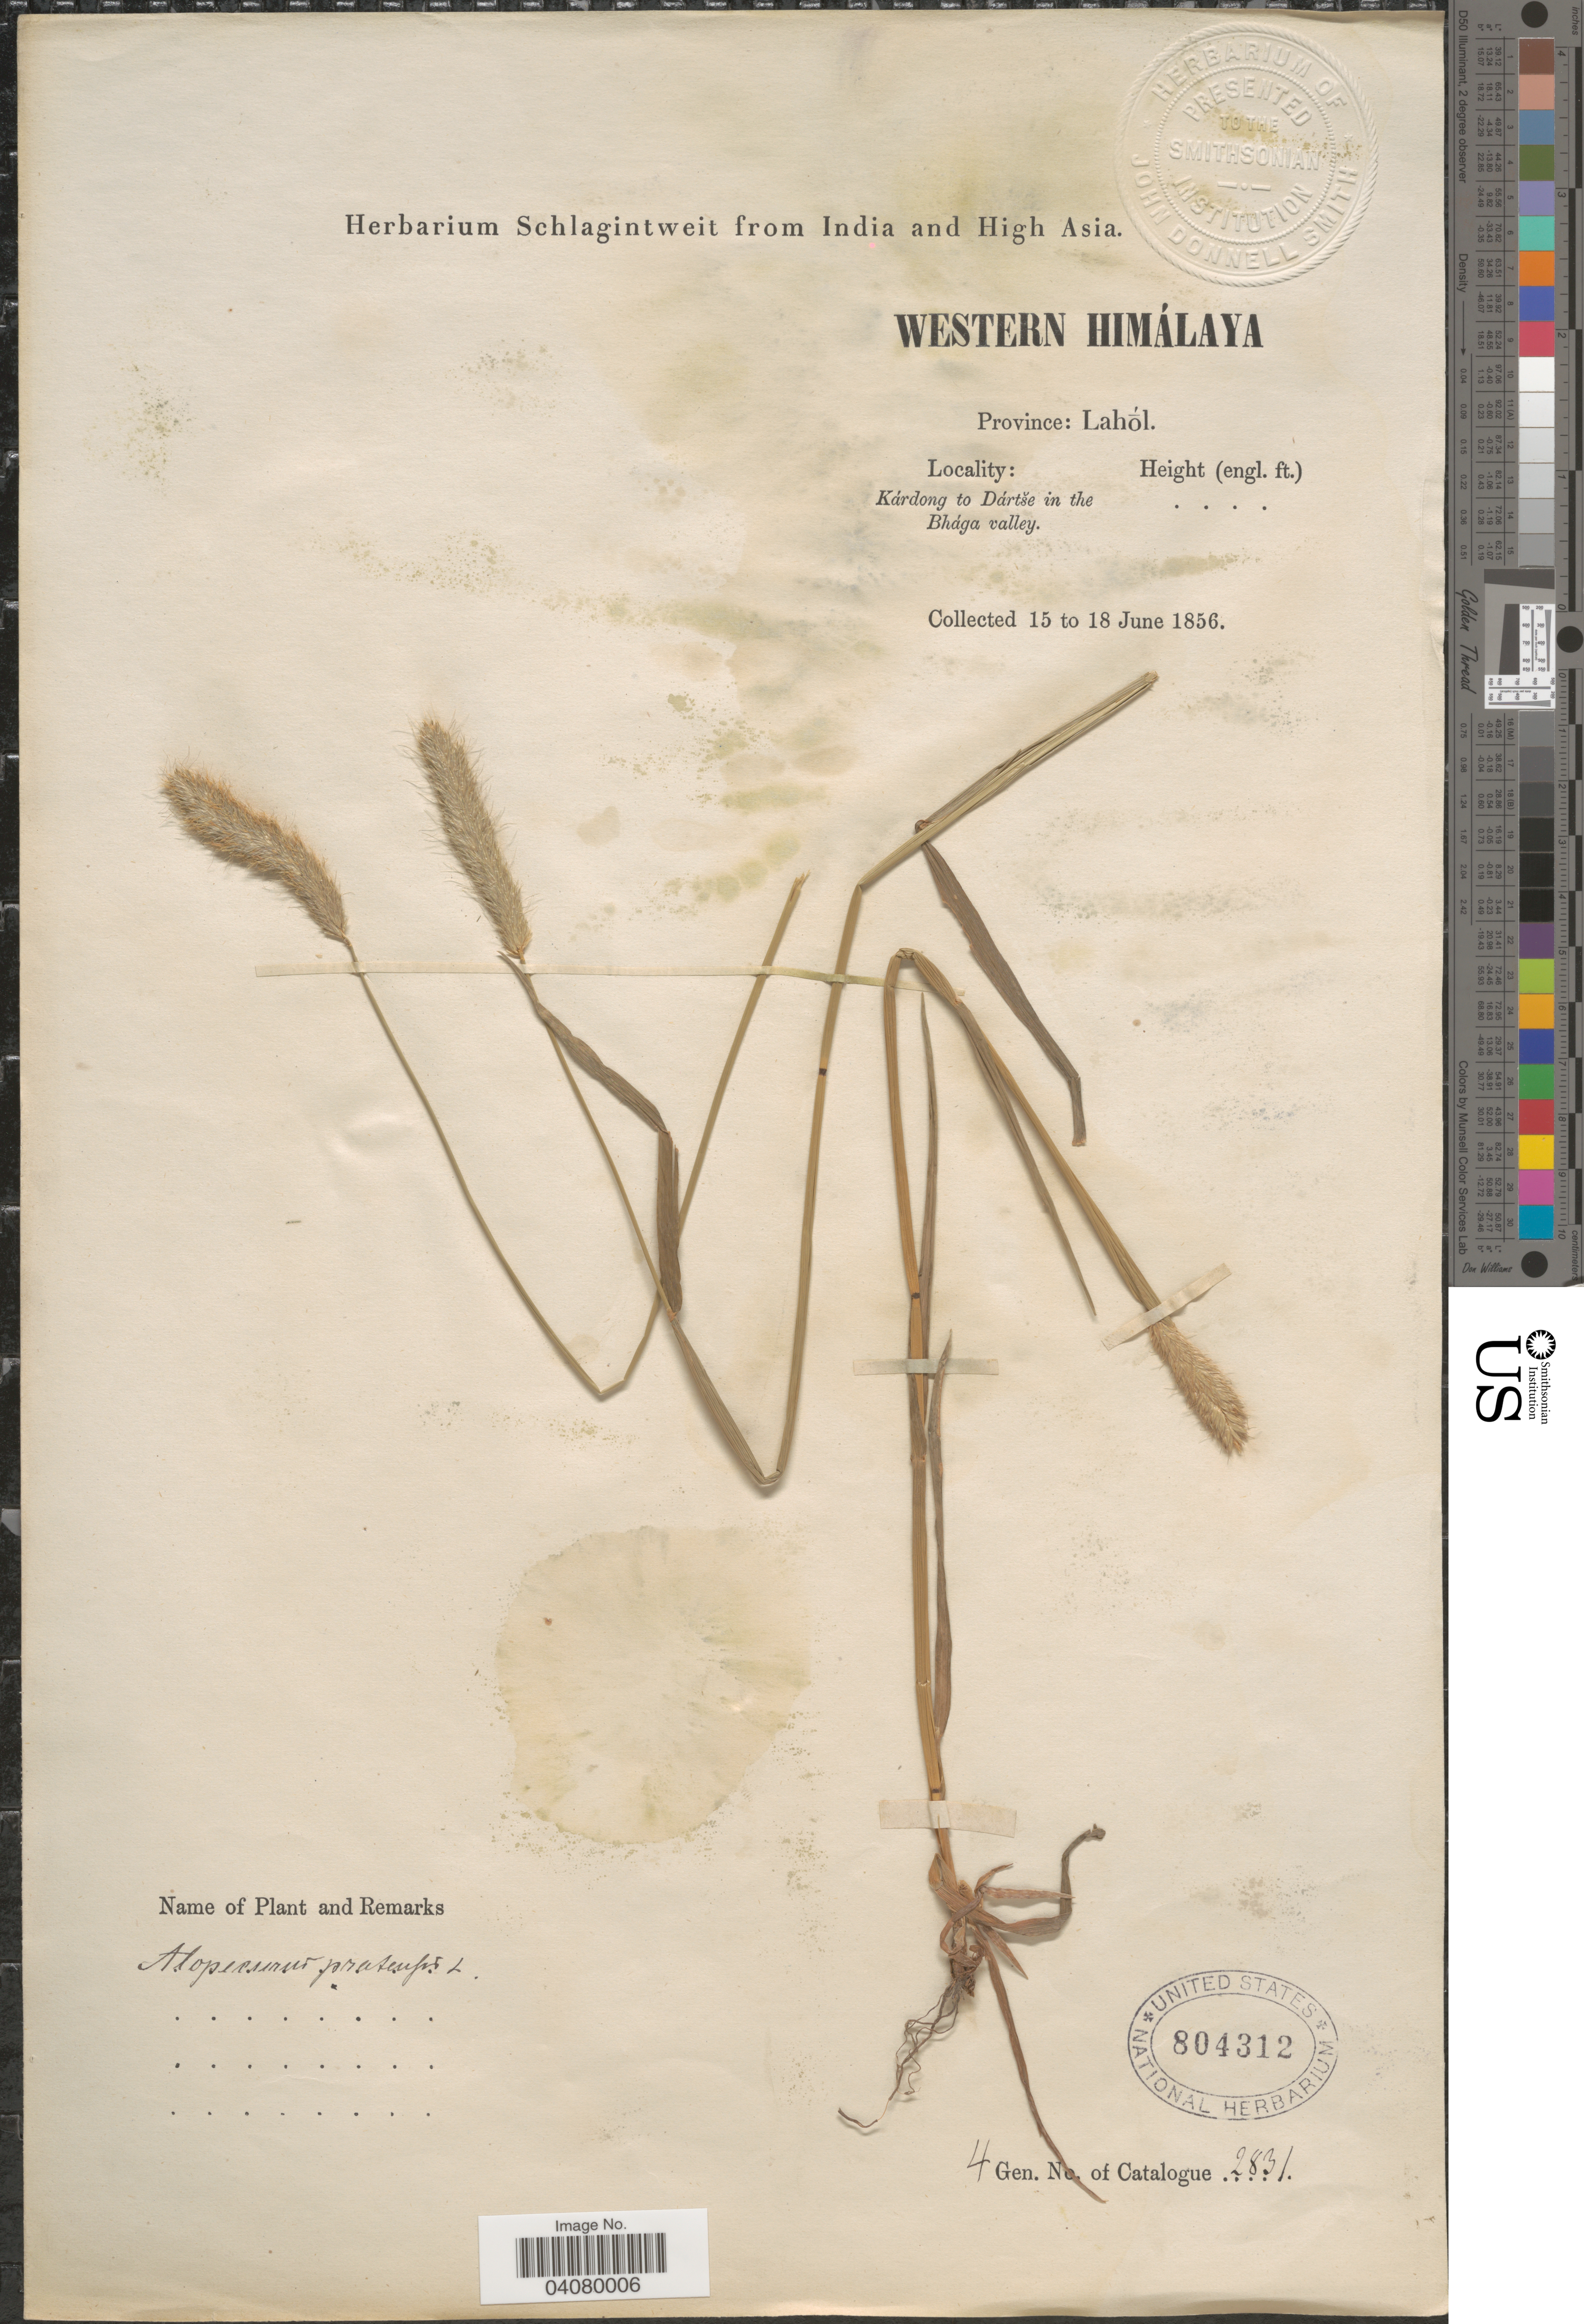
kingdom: Plantae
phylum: Tracheophyta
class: Liliopsida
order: Poales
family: Poaceae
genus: Alopecurus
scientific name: Alopecurus pratensis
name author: L.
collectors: ex herb. Schlagintweit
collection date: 1856-06-15/1856-06-18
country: India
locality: Western Himálaya. Province: Lahól. Kárdong to Dártse in the Bhága valley.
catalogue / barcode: US 804312